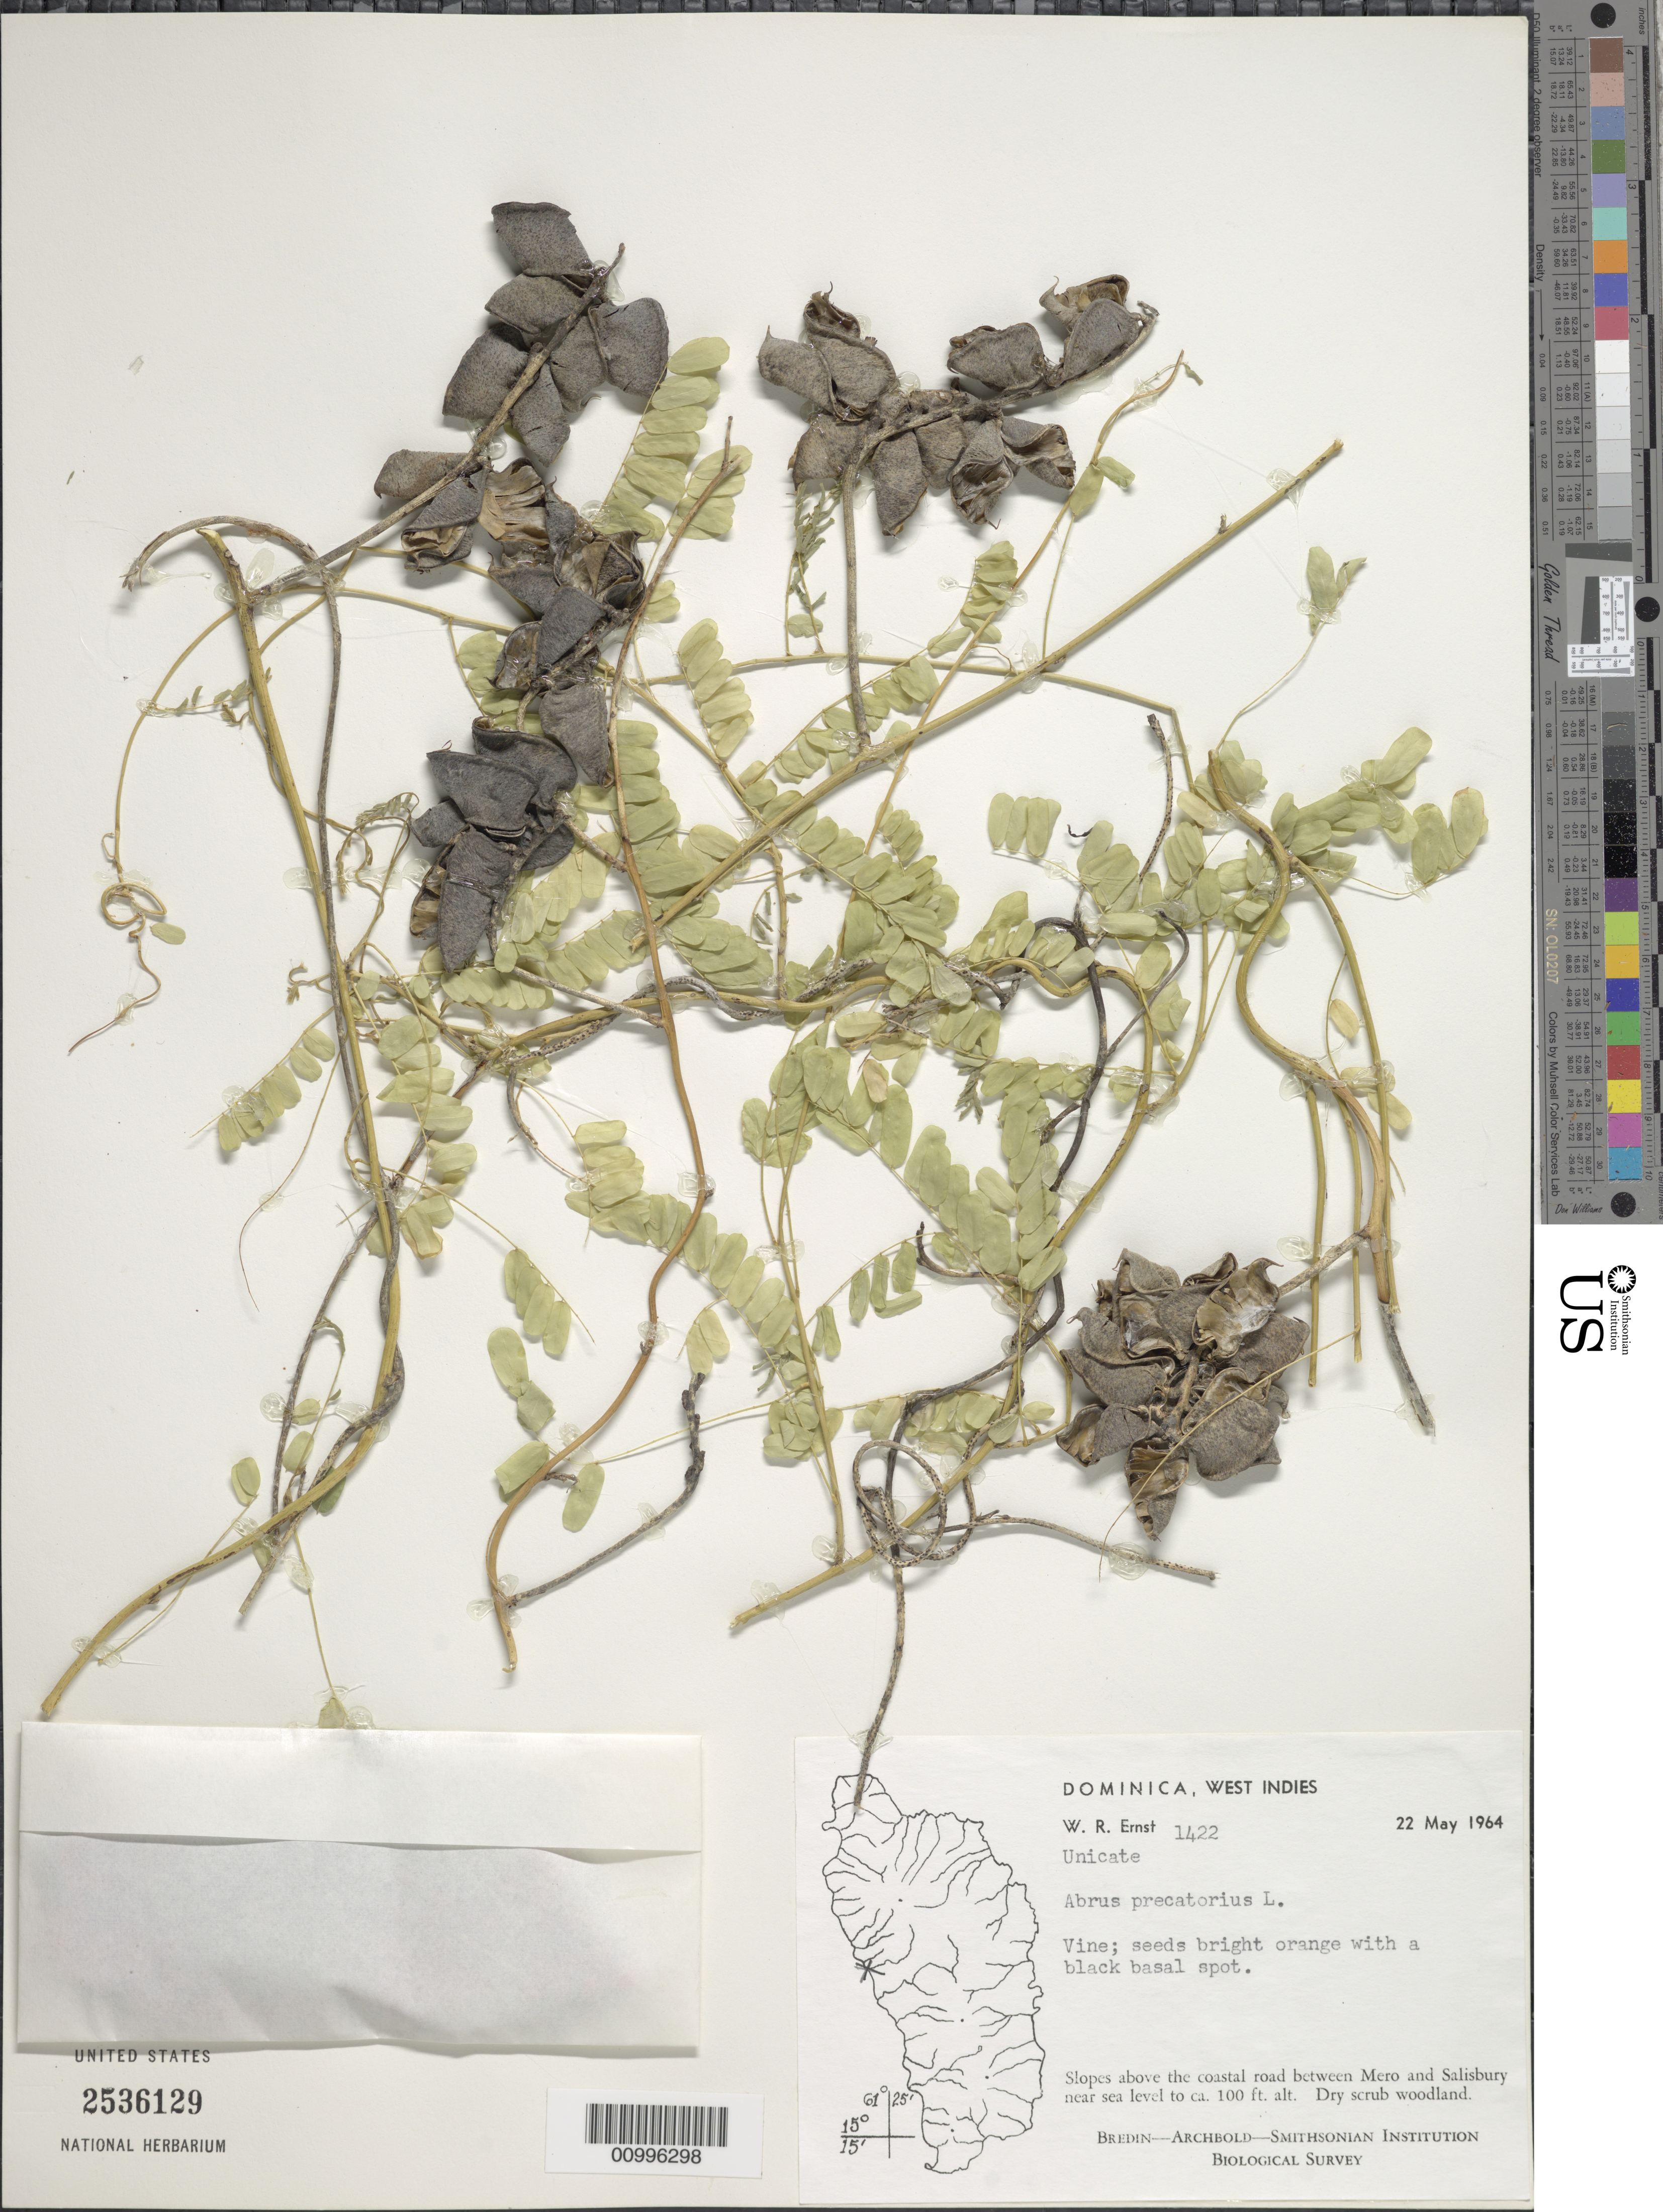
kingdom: Plantae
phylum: Tracheophyta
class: Magnoliopsida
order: Fabales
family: Fabaceae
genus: Abrus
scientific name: Abrus precatorius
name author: L.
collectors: W. R. Ernst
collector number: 1422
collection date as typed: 22 May 1964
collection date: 1964-05-22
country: Dominica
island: Dominica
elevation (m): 0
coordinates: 0 N, 0 E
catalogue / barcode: US 2536129